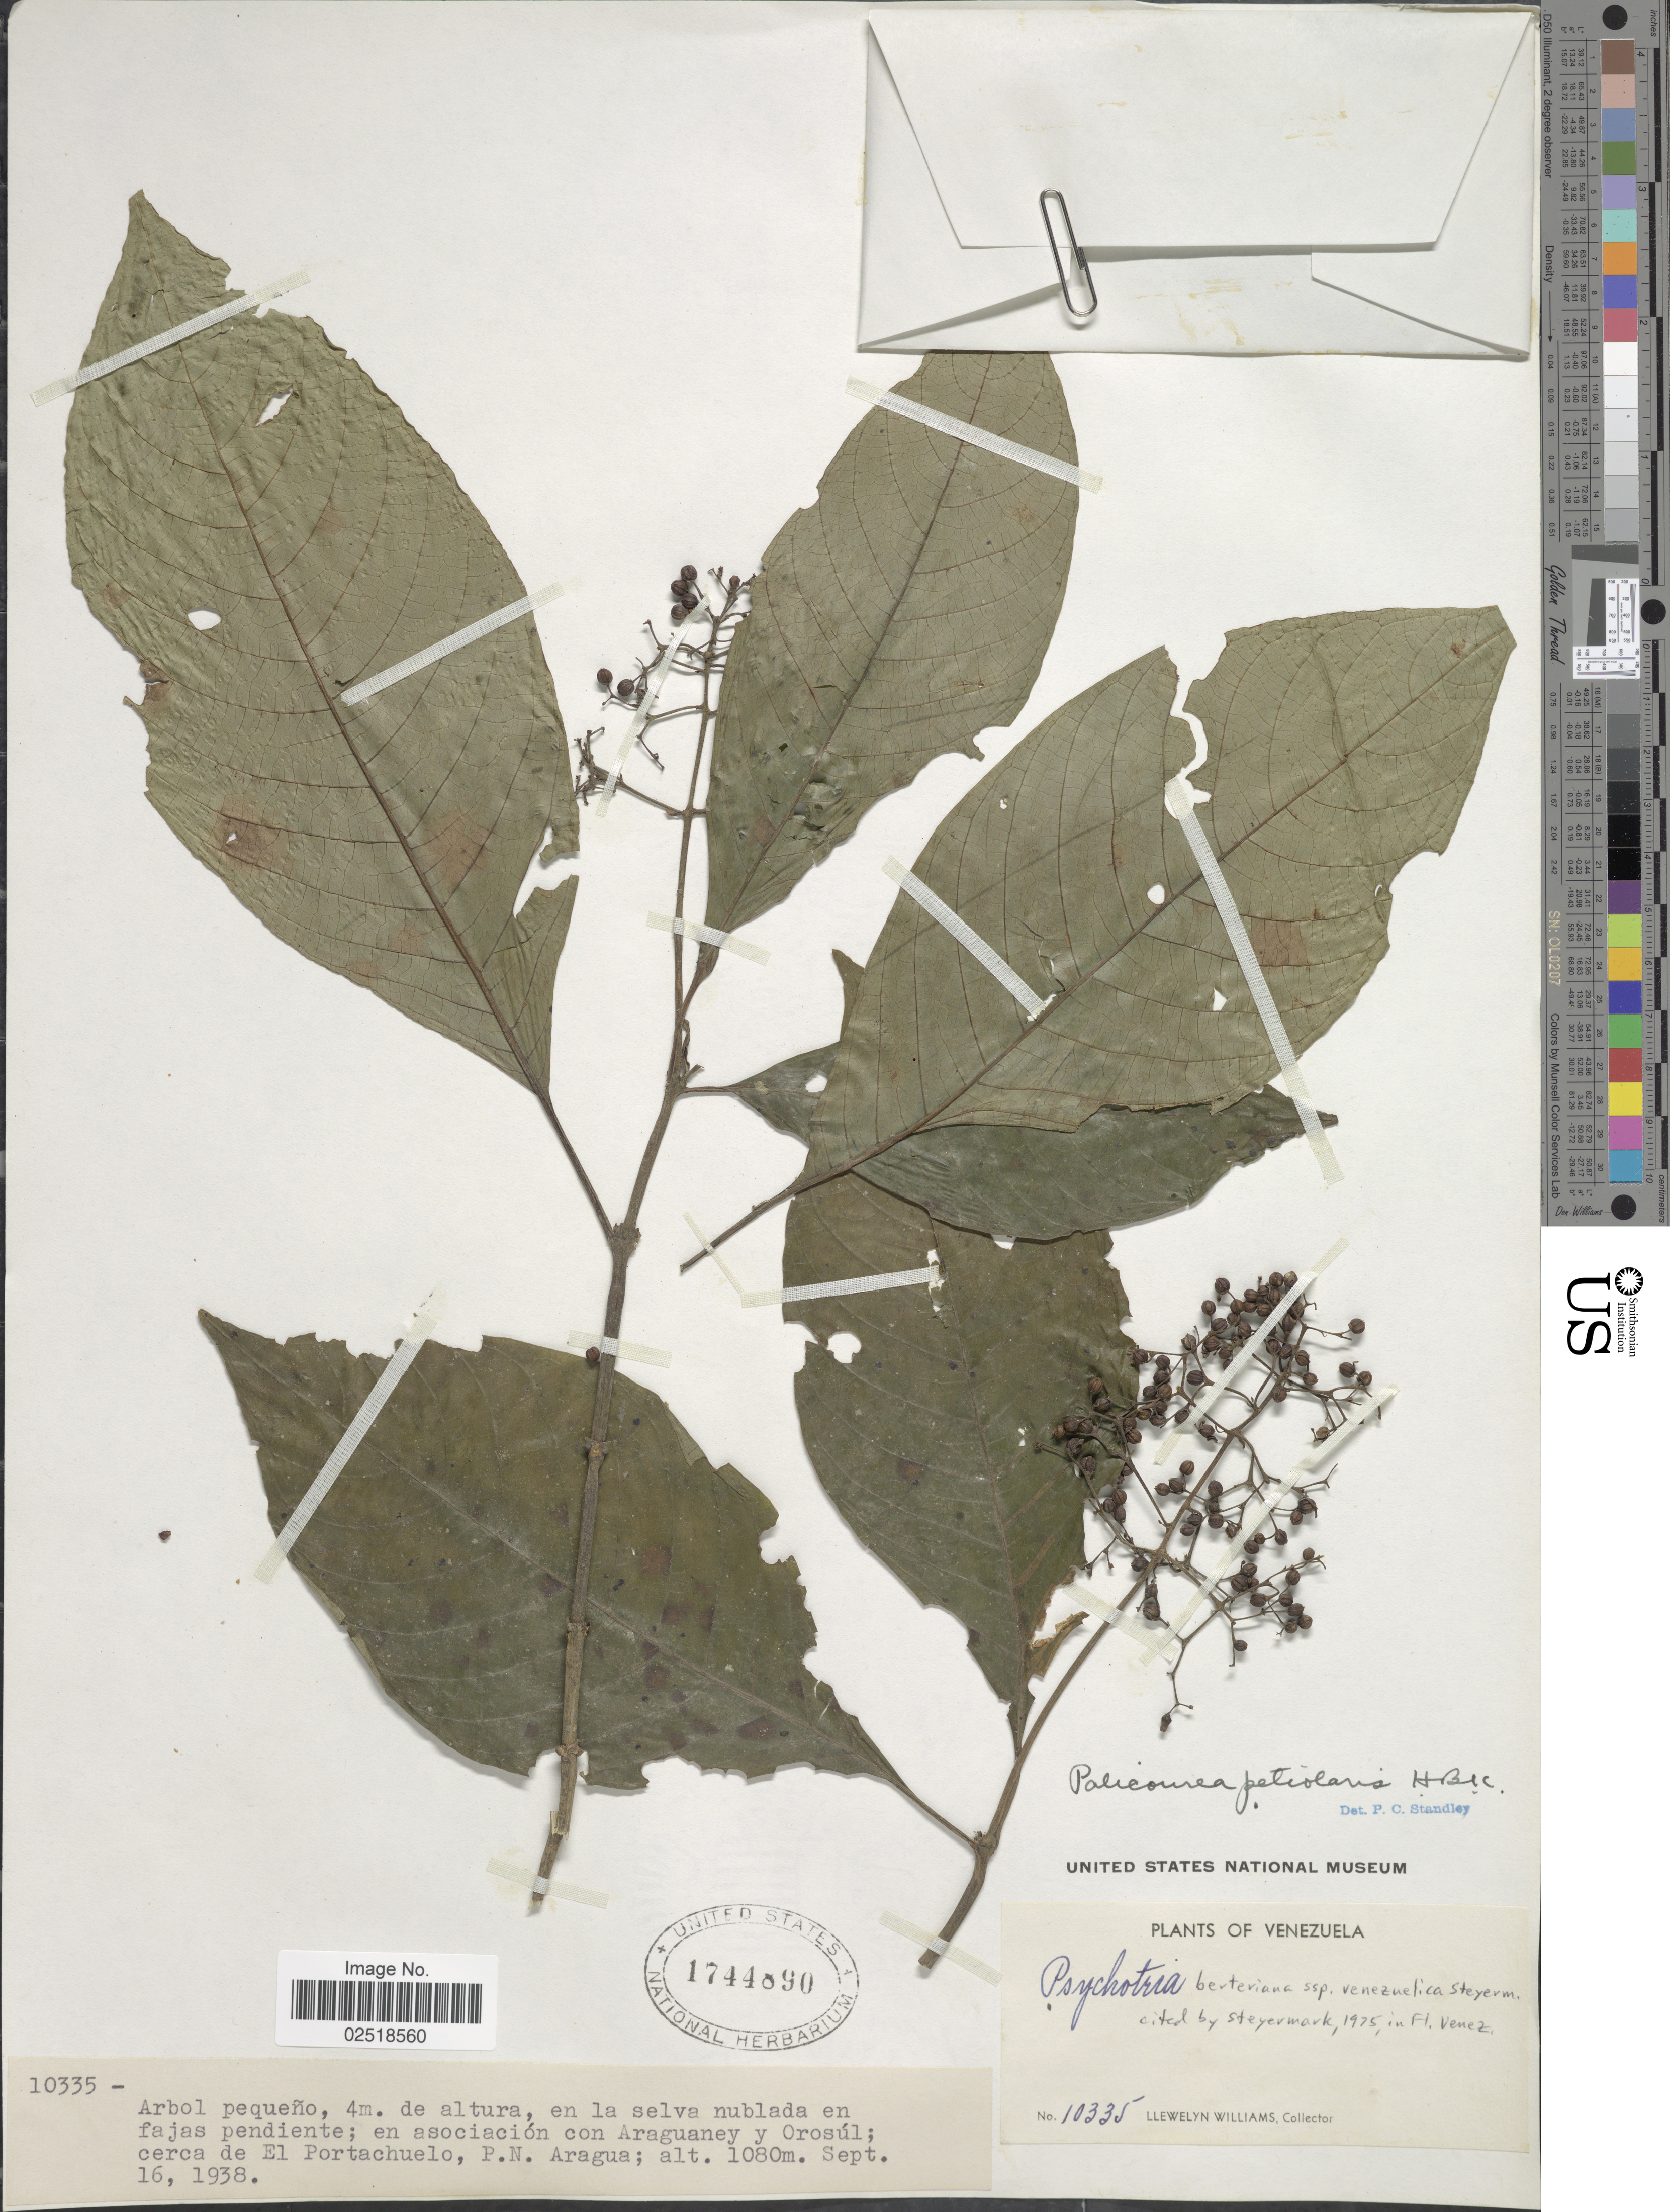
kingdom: Plantae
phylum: Tracheophyta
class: Magnoliopsida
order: Gentianales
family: Rubiaceae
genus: Psychotria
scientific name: Psychotria berteroana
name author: DC.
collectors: Ll. Williams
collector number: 10335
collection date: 1938-09-16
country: Venezuela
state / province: Aragua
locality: En la selva nublada en fajas pendiente; en asociación con Araguaney y Orosúl; cerca de El Portachuelo, P. N. Aragua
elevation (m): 1080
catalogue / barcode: US 1744890